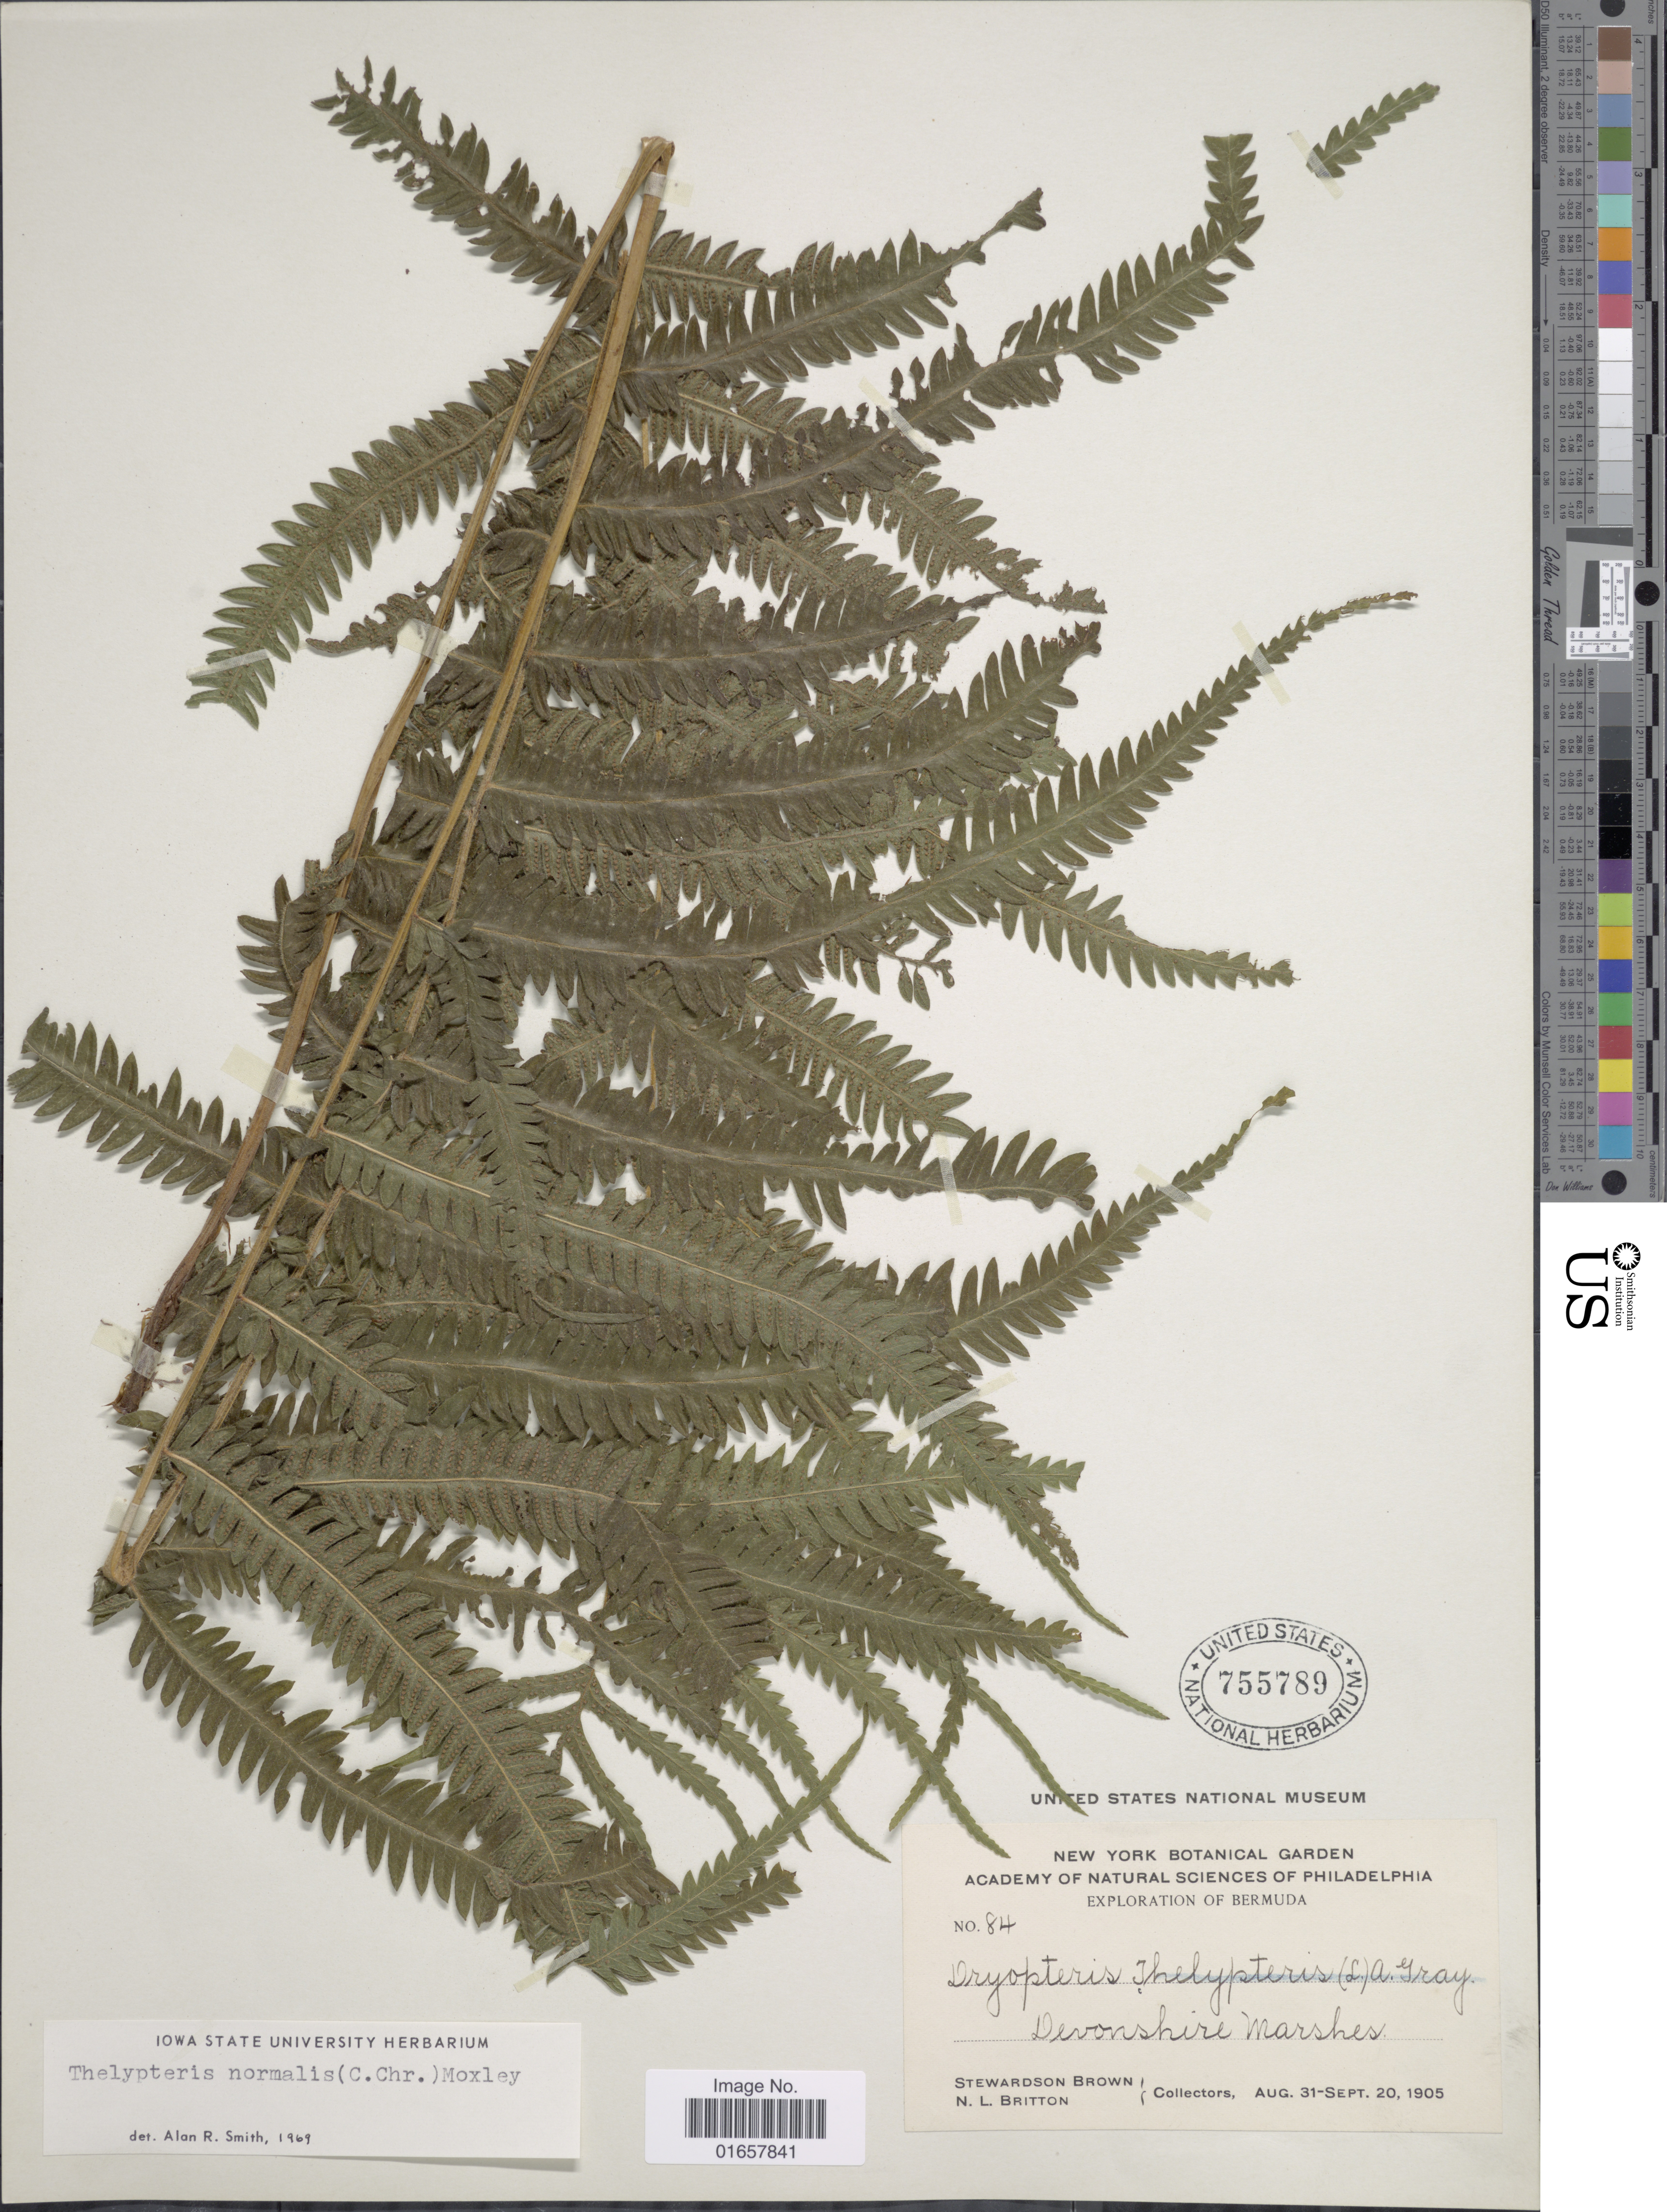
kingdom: Plantae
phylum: Tracheophyta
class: Polypodiopsida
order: Polypodiales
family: Thelypteridaceae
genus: Christella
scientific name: Christella kunthii comb. ined.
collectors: S. Brown & N. Britton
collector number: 84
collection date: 1905-08-31/1905-09-20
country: Bermuda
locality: Bermuda, Devonshire Marshes.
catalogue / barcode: US 755789